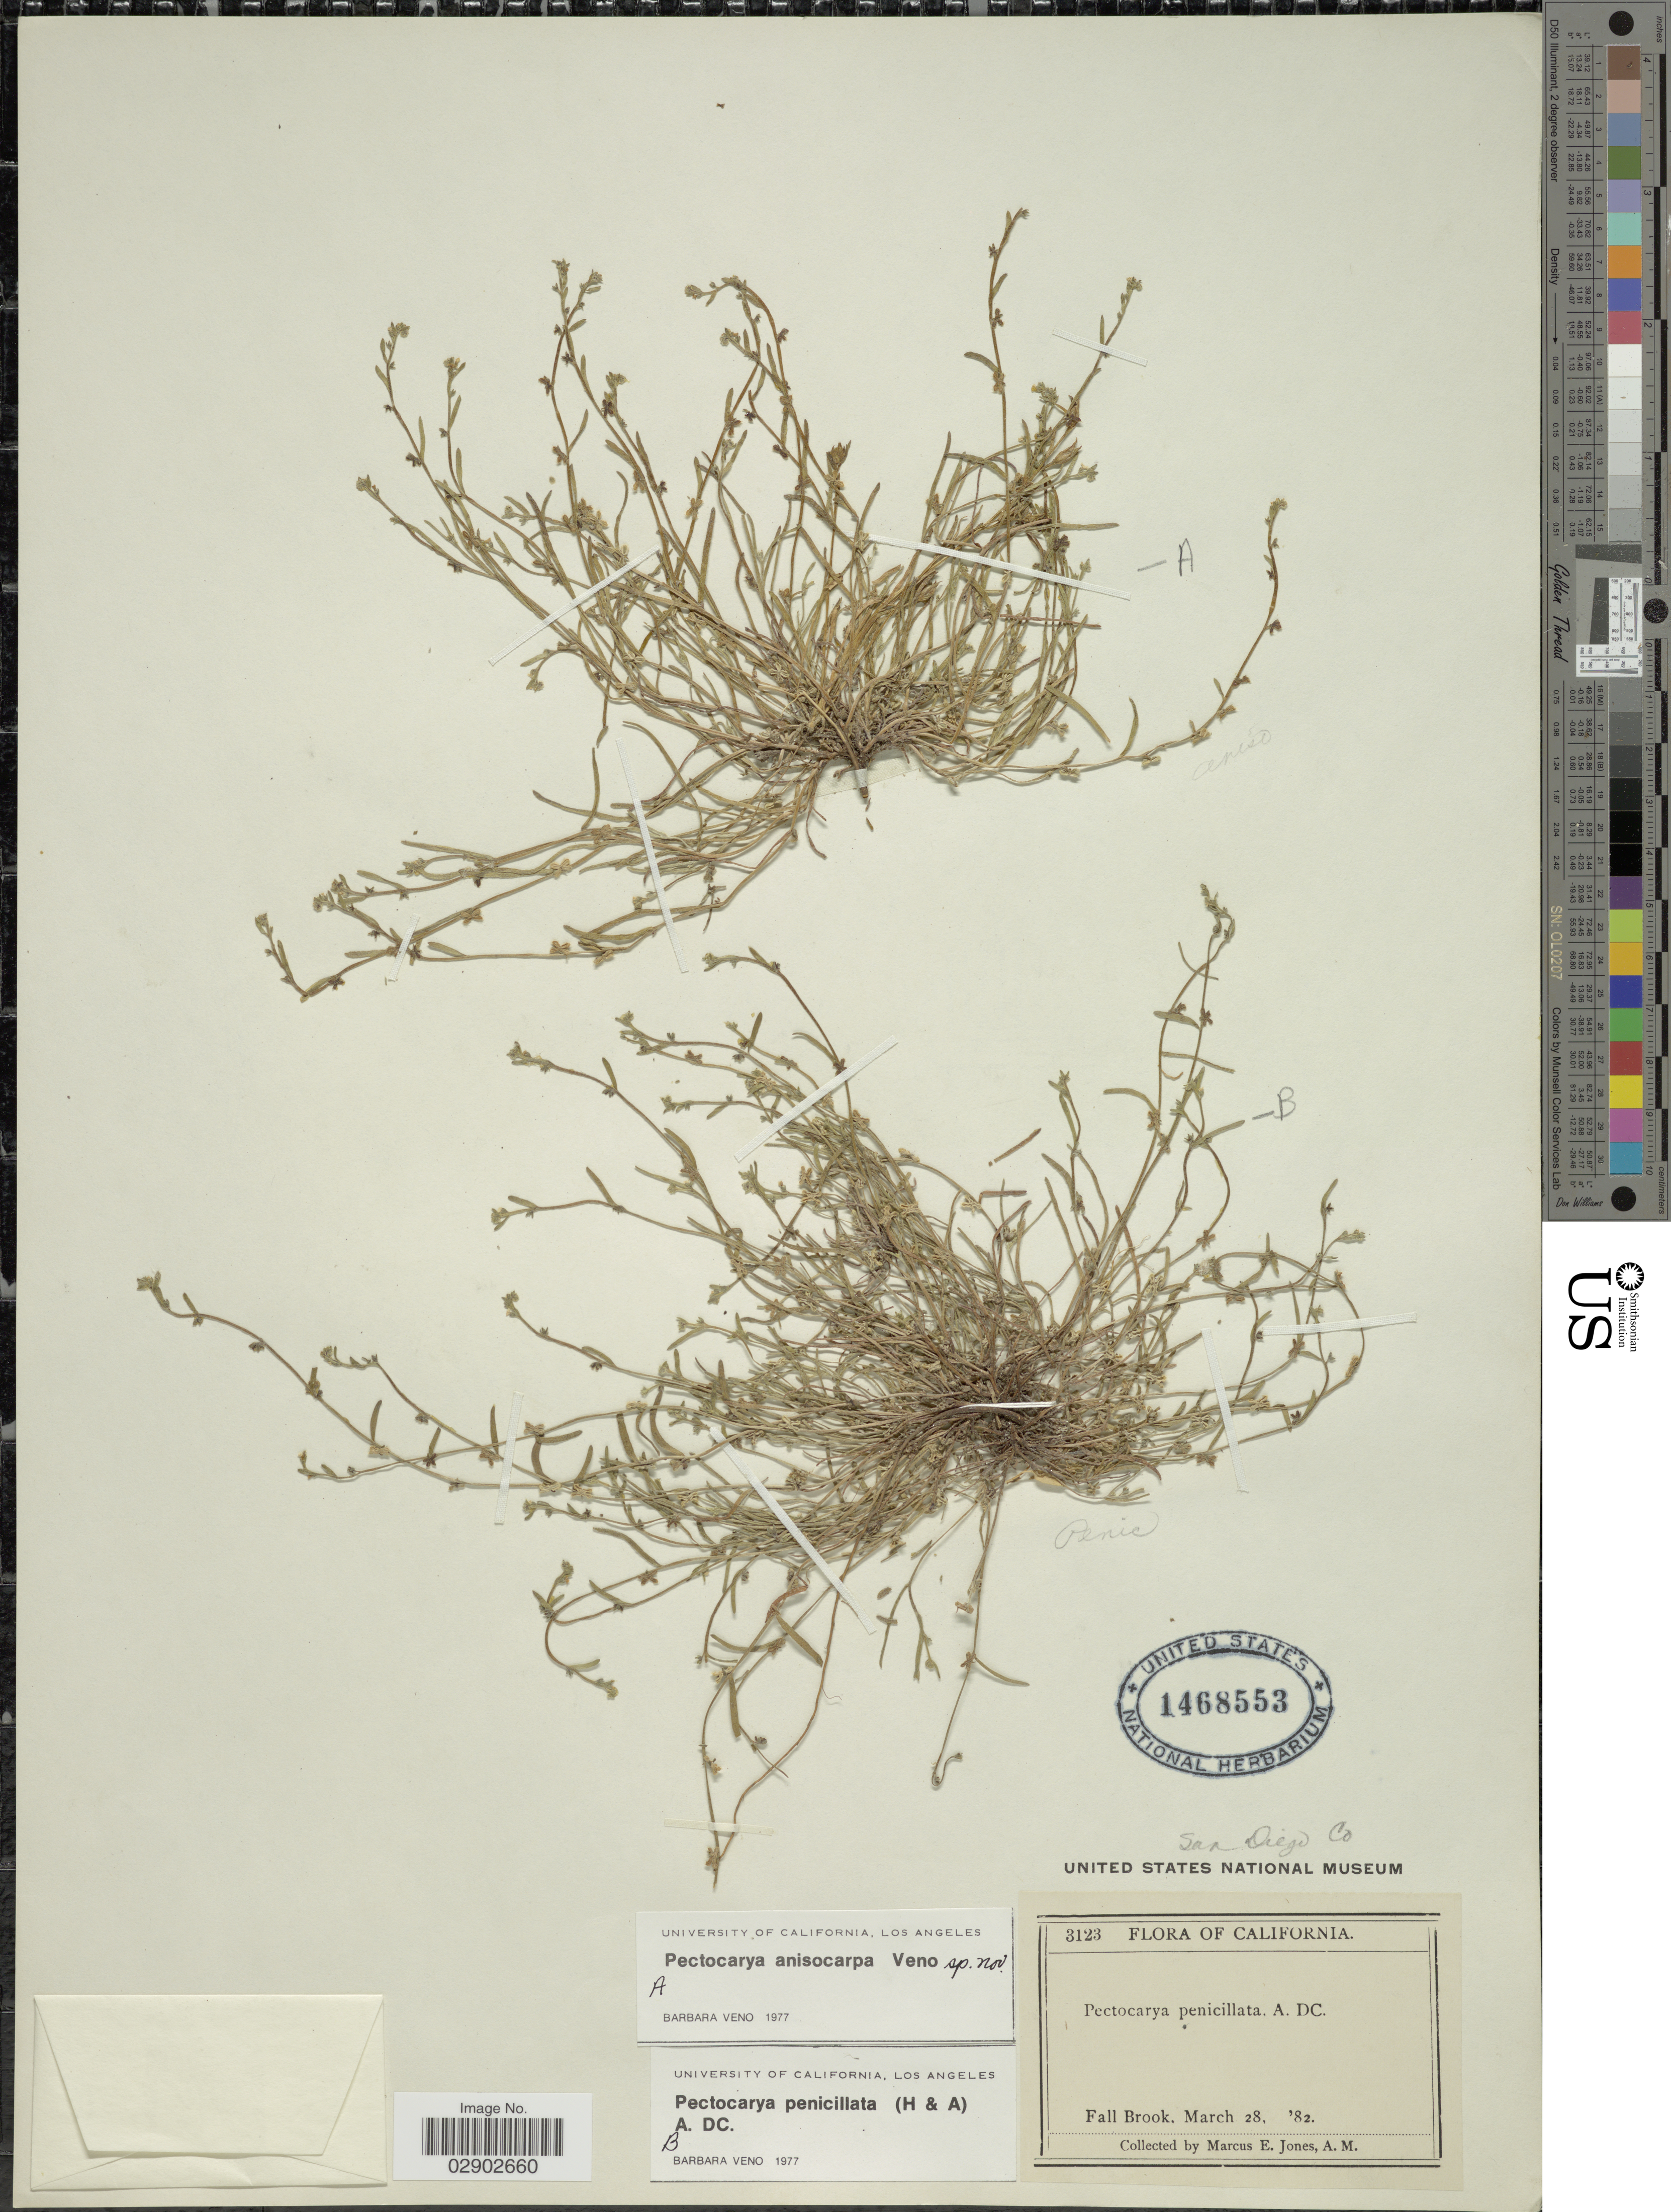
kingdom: Plantae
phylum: Tracheophyta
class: Magnoliopsida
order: Boraginales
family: Boraginaceae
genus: Pectocarya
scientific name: Pectocarya anisocarpa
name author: Veno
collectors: M. E. Jones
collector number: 3123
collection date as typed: Transcribed d/m/y: 28/3/82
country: United States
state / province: California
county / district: San Diego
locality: Fall Brook. San Diego Co.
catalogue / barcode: US 1468553